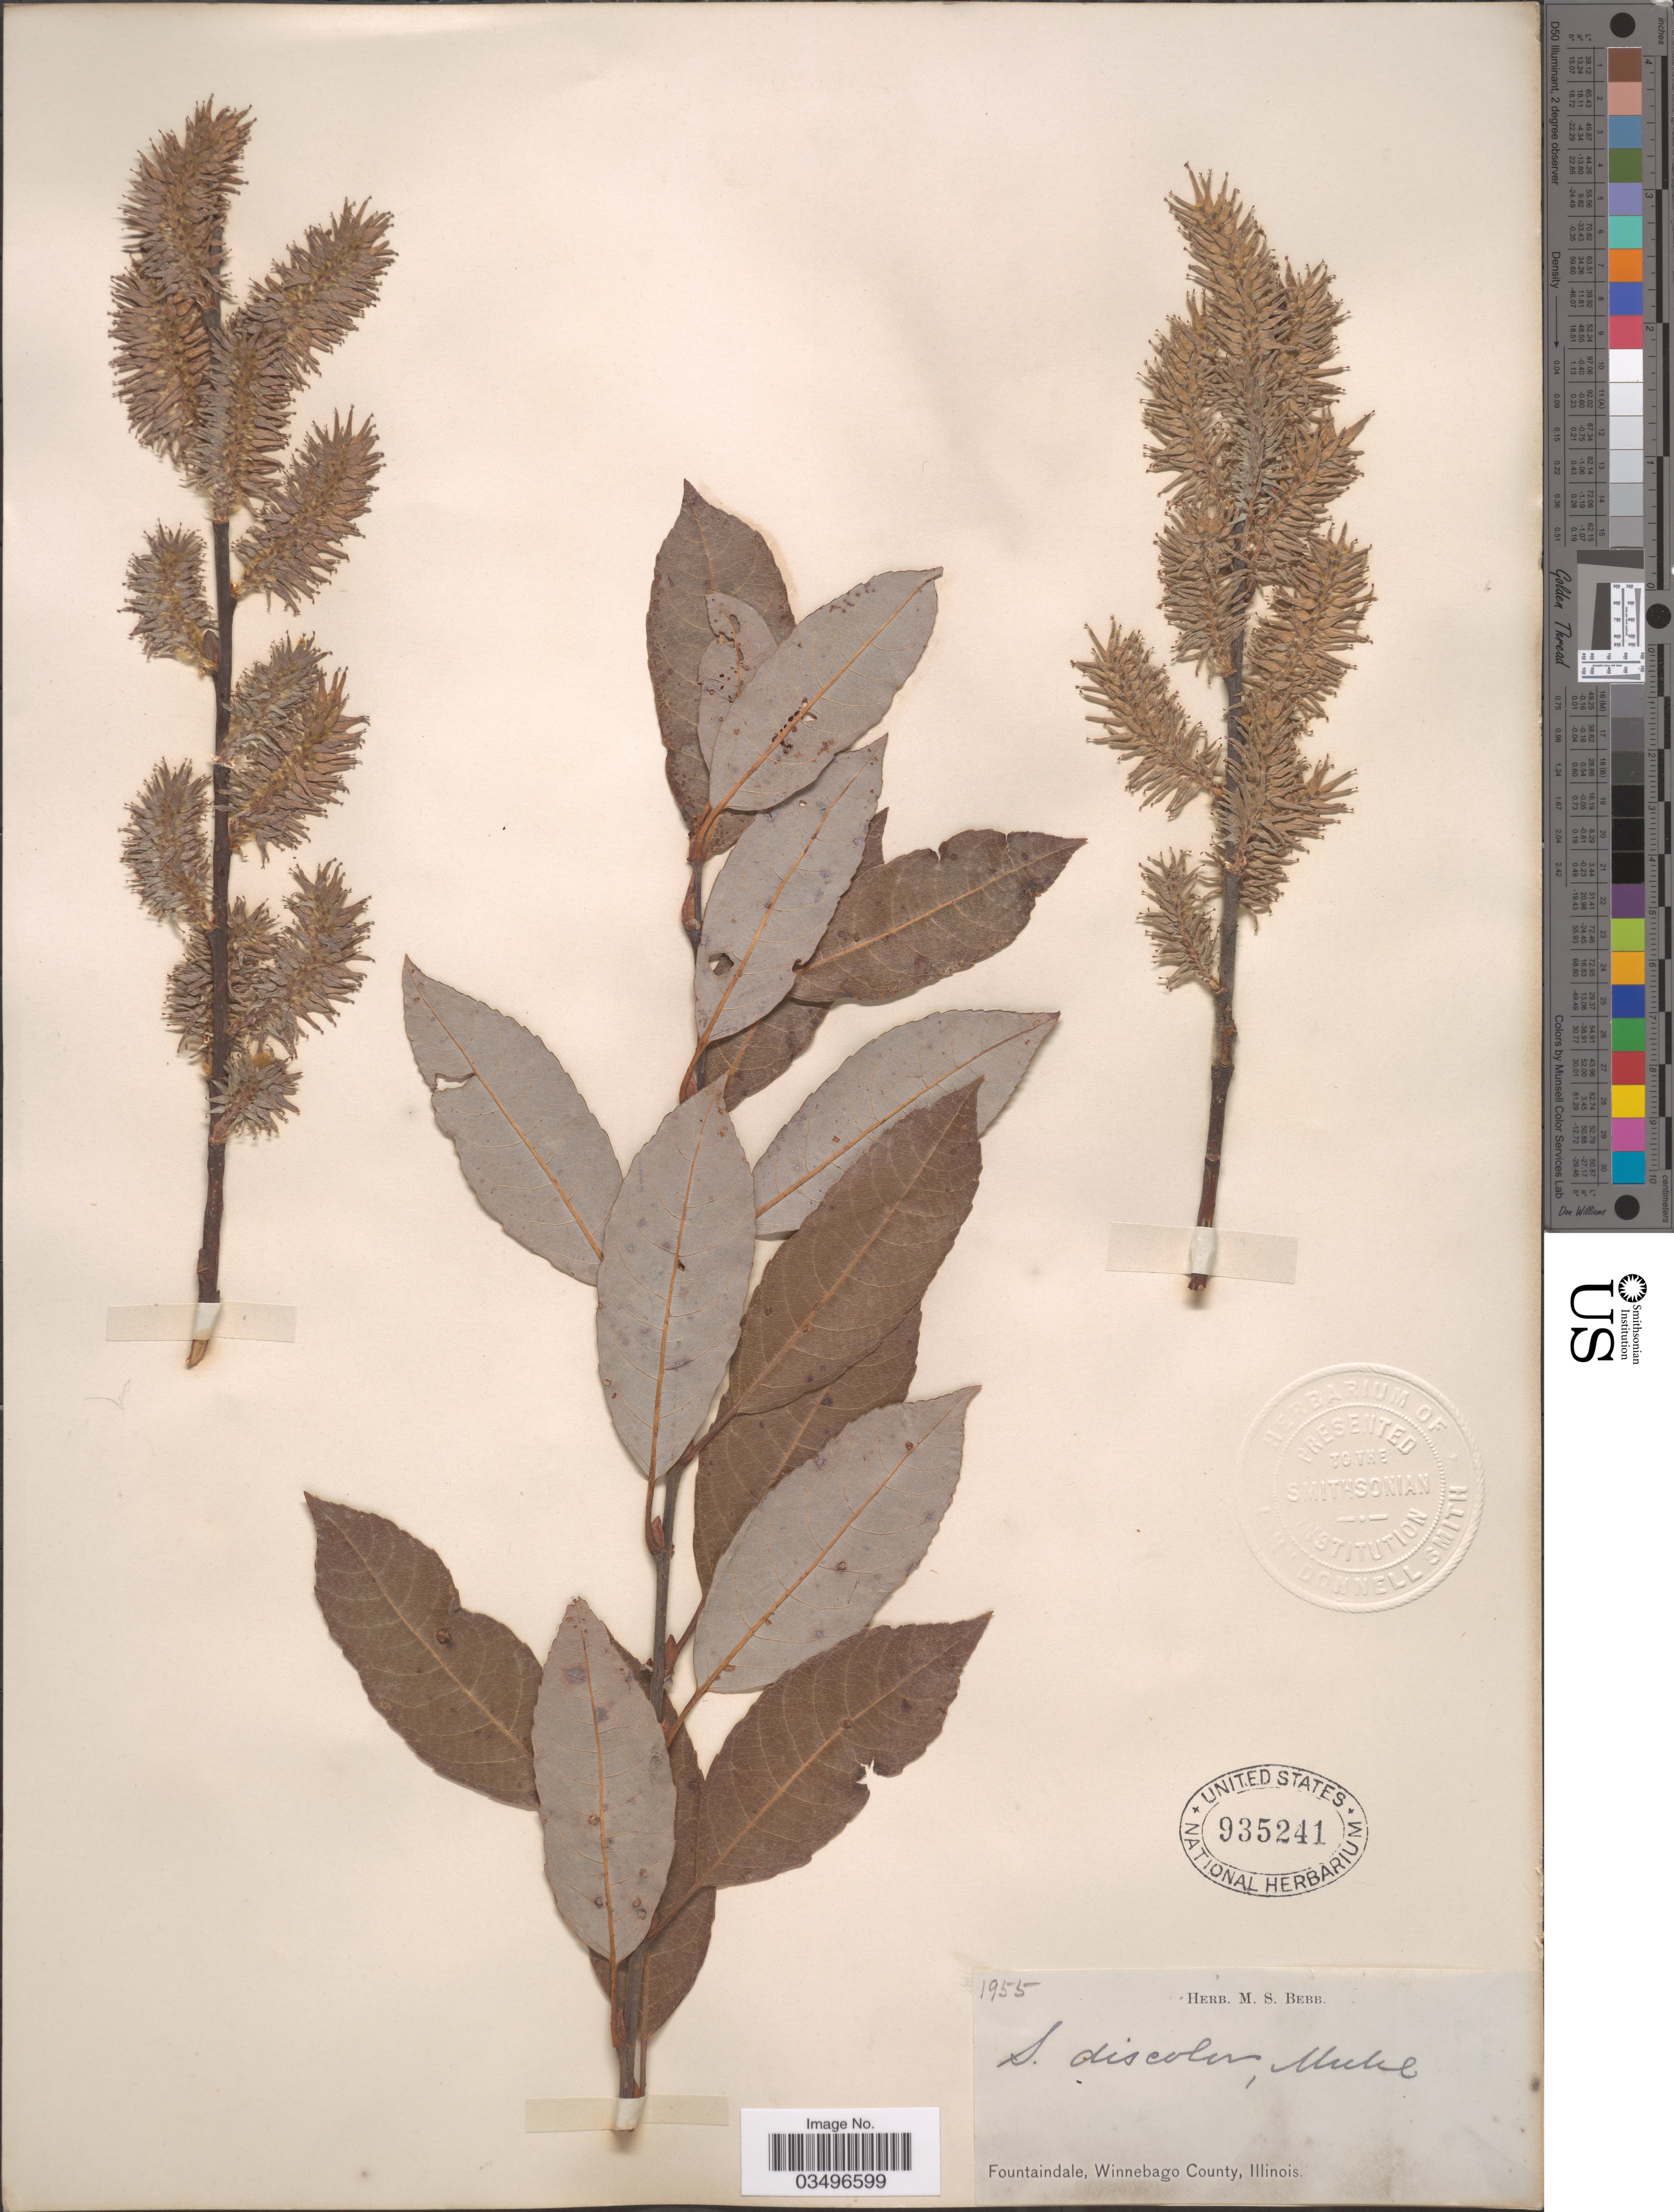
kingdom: Plantae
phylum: Tracheophyta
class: Magnoliopsida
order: Malpighiales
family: Salicaceae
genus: Salix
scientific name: Salix discolor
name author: Muhl.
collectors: ex Herb. M. S. Bebb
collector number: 1955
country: United States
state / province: Illinois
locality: Fountaindale, Winnebago County.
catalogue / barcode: US 935241